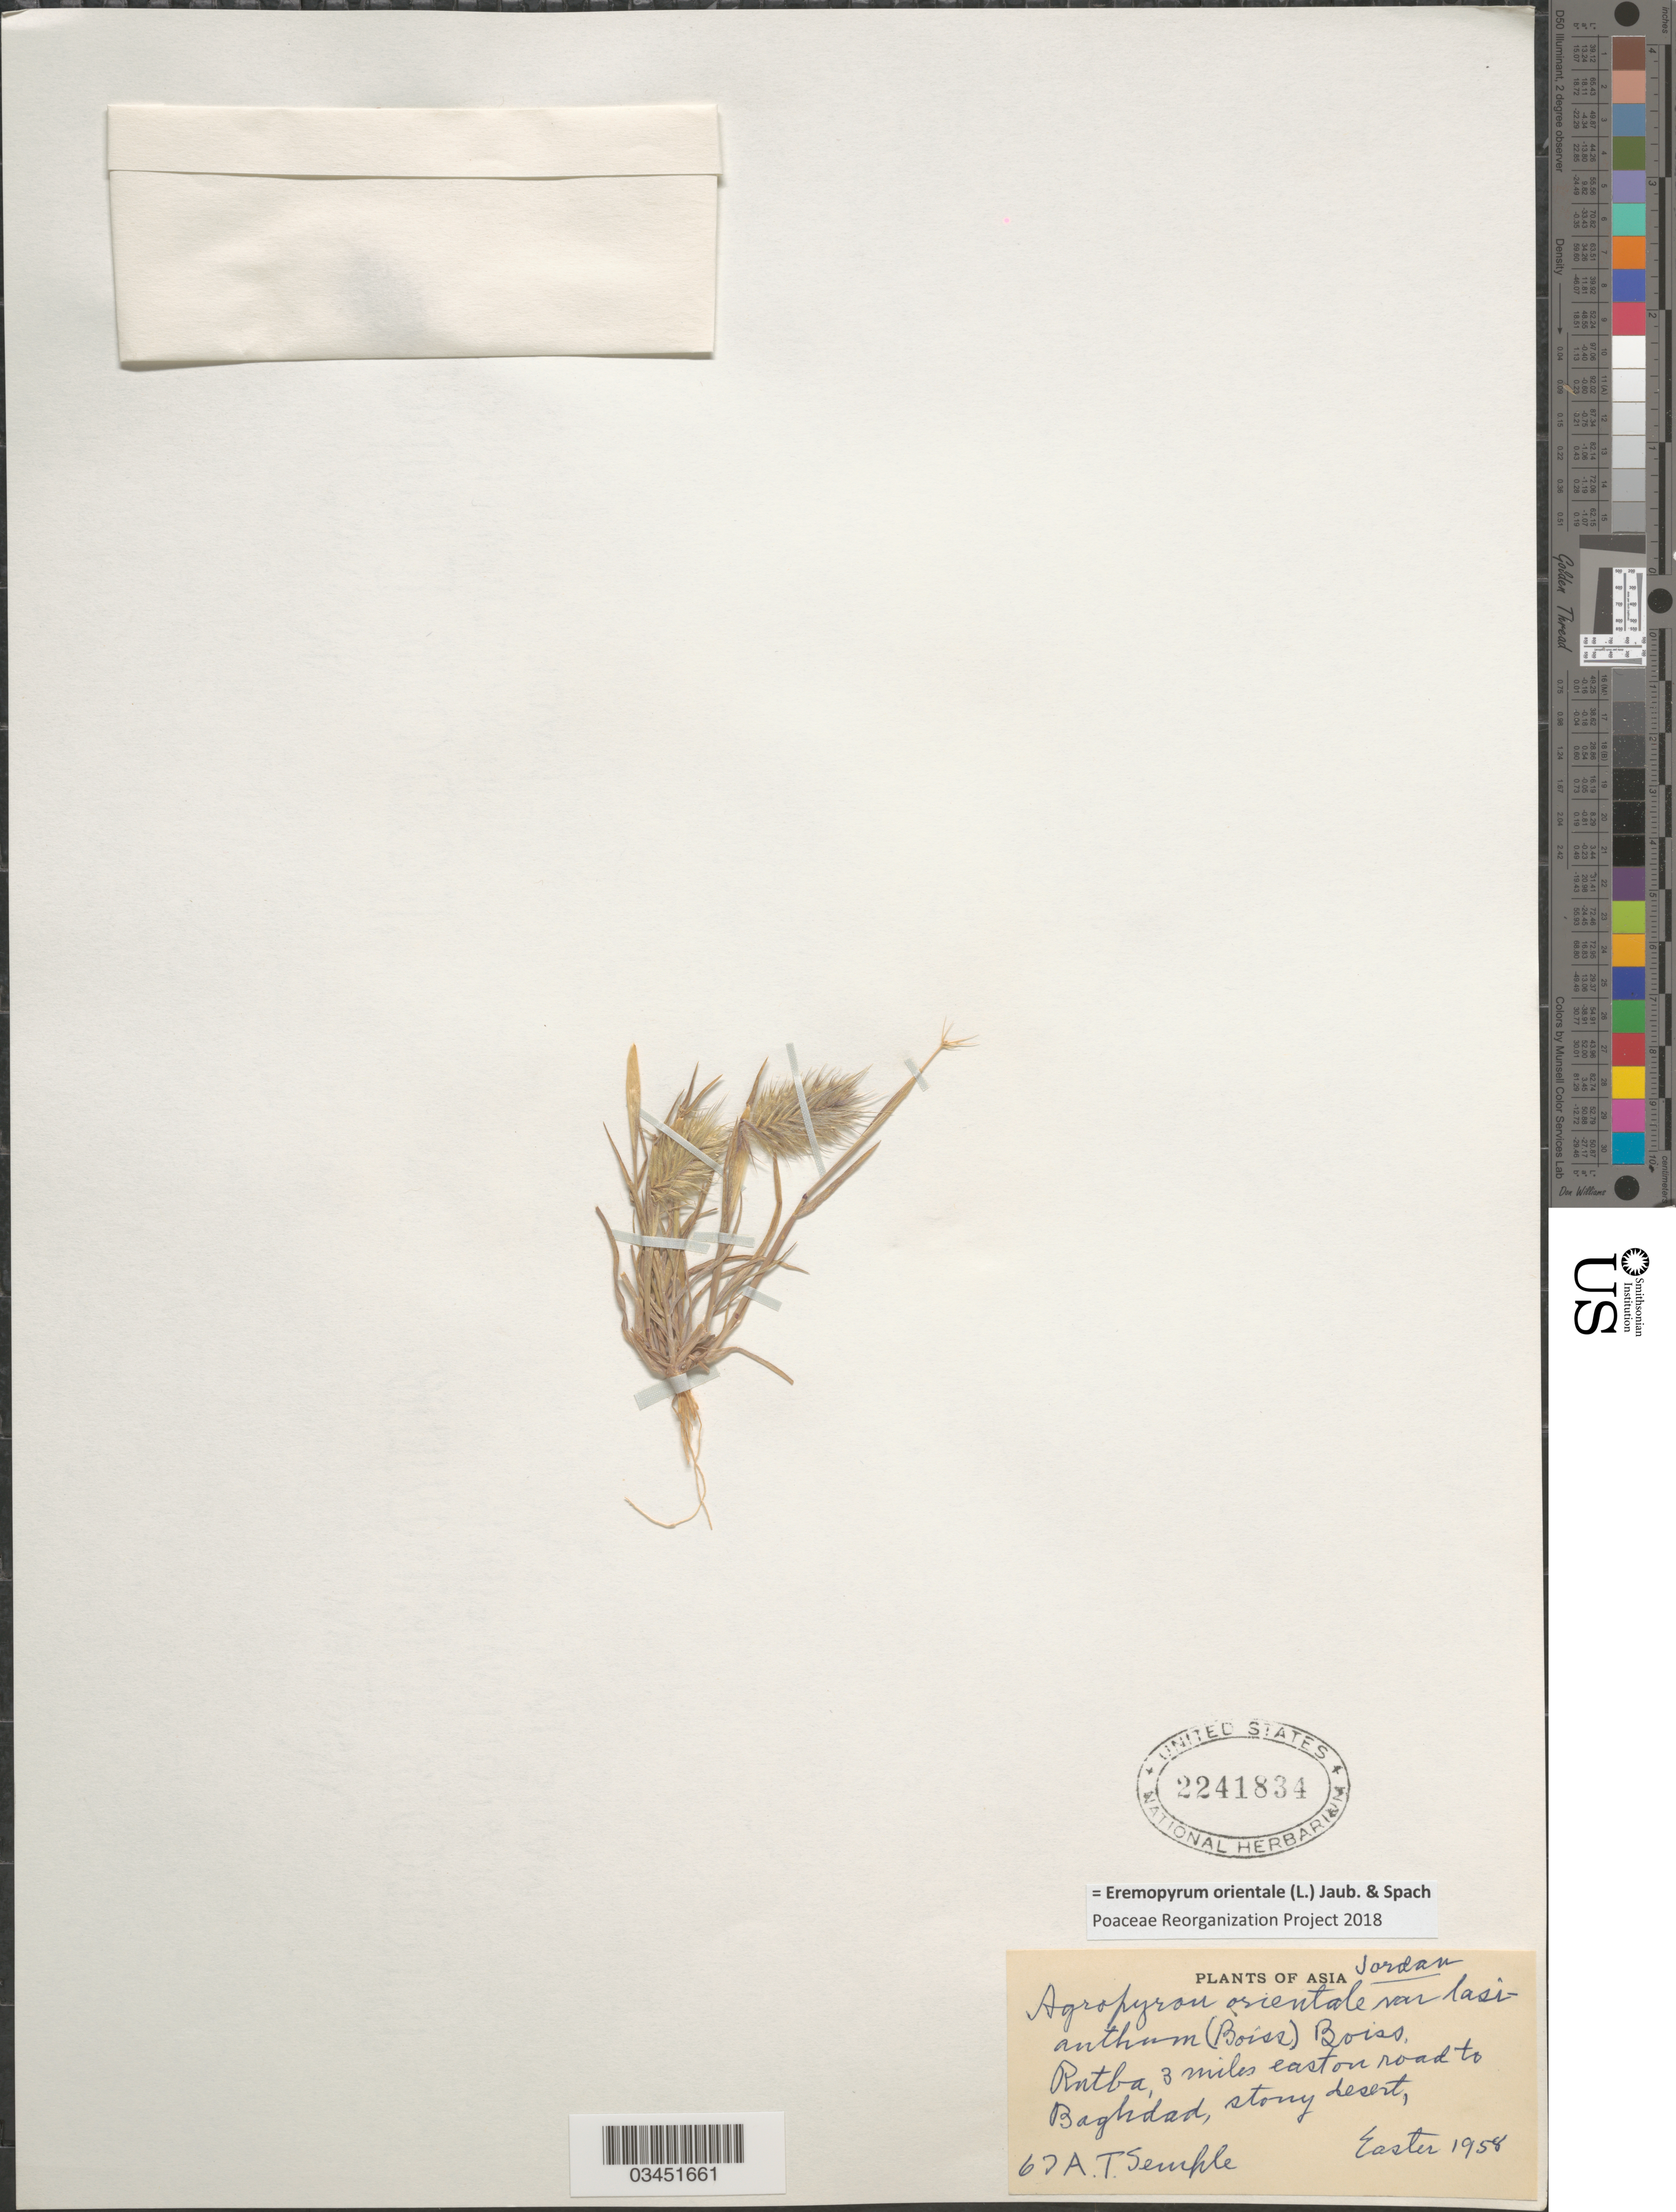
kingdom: Plantae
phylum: Tracheophyta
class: Liliopsida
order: Poales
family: Poaceae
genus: Eremopyrum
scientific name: Eremopyrum orientale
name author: (L.) Jaub. & Spach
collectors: A. Semple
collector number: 63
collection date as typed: Easter 1958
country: Iraq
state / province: Baghdad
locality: Rutba, 3 miles east on road to Baghdad, stony desert.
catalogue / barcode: US 2241834